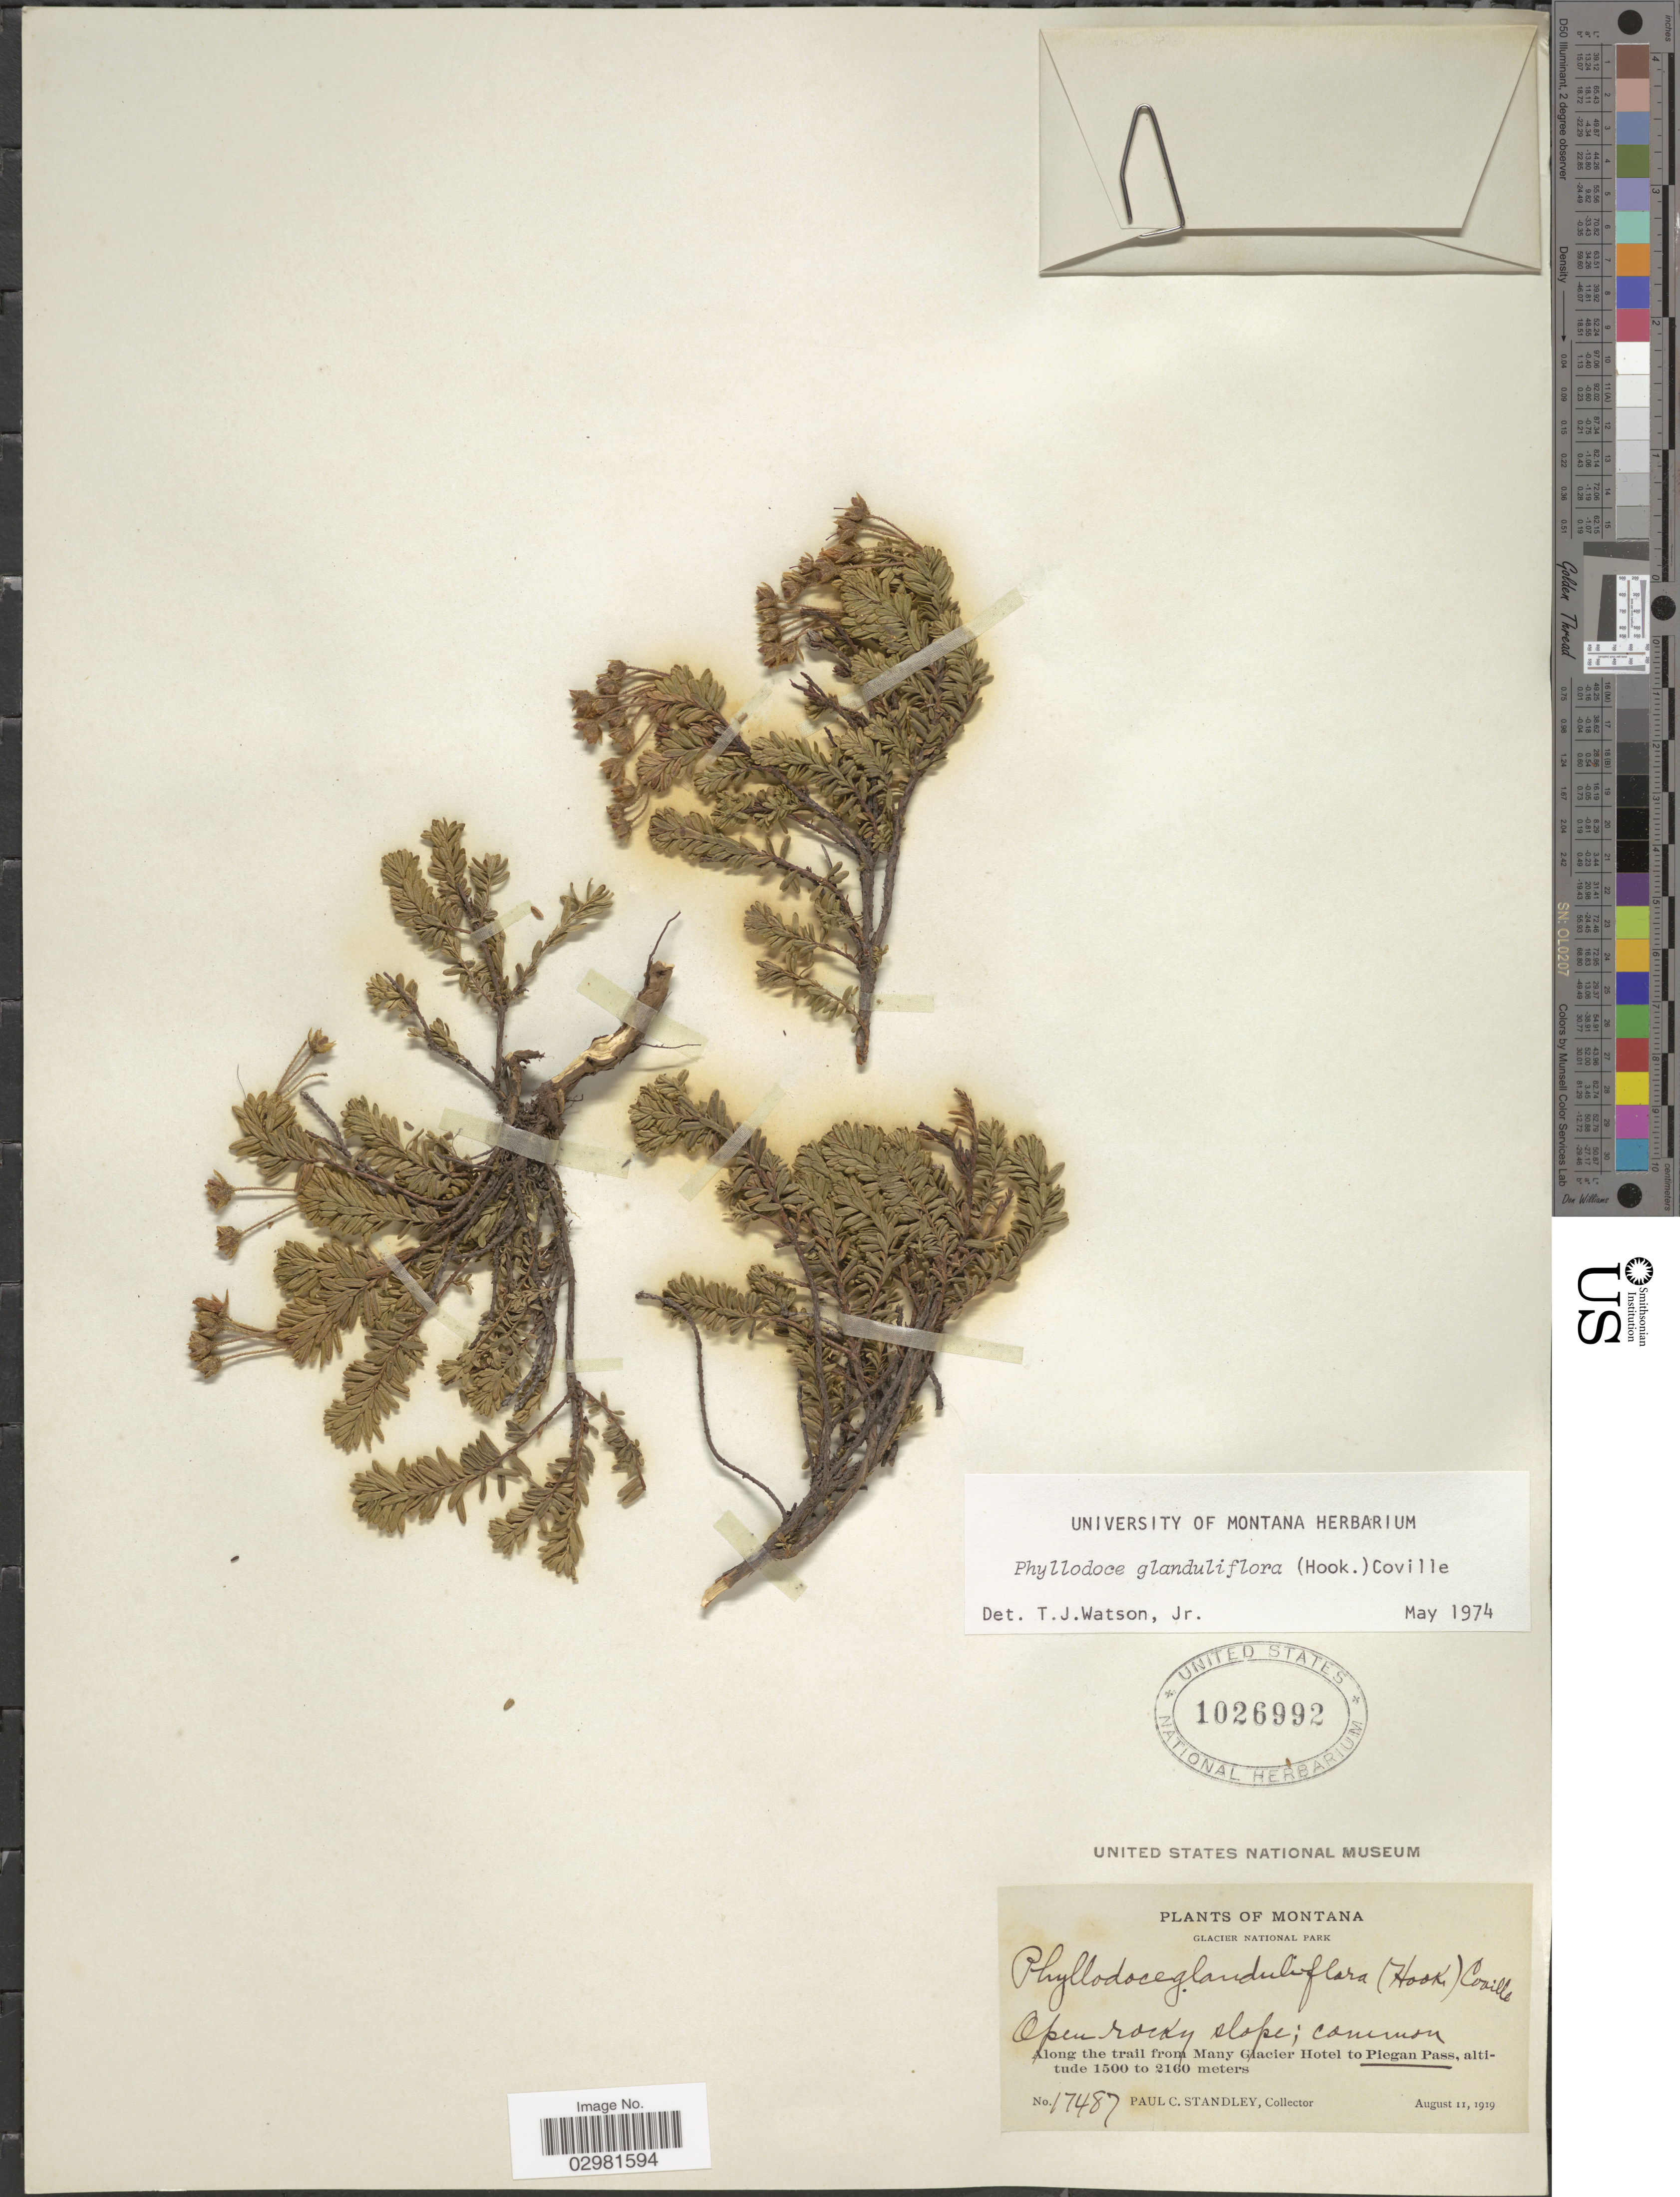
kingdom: Plantae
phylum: Tracheophyta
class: Magnoliopsida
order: Ericales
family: Ericaceae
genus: Phyllodoce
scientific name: Phyllodoce glanduliflora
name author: (Hook.) Coville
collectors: P. C. Standley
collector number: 17487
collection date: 1919-08-11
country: United States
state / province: Montana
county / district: Glacier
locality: Glacier National Park, along the trail from Many Glacier Hotel to Piegan Pass.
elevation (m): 1500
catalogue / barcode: US 1026992